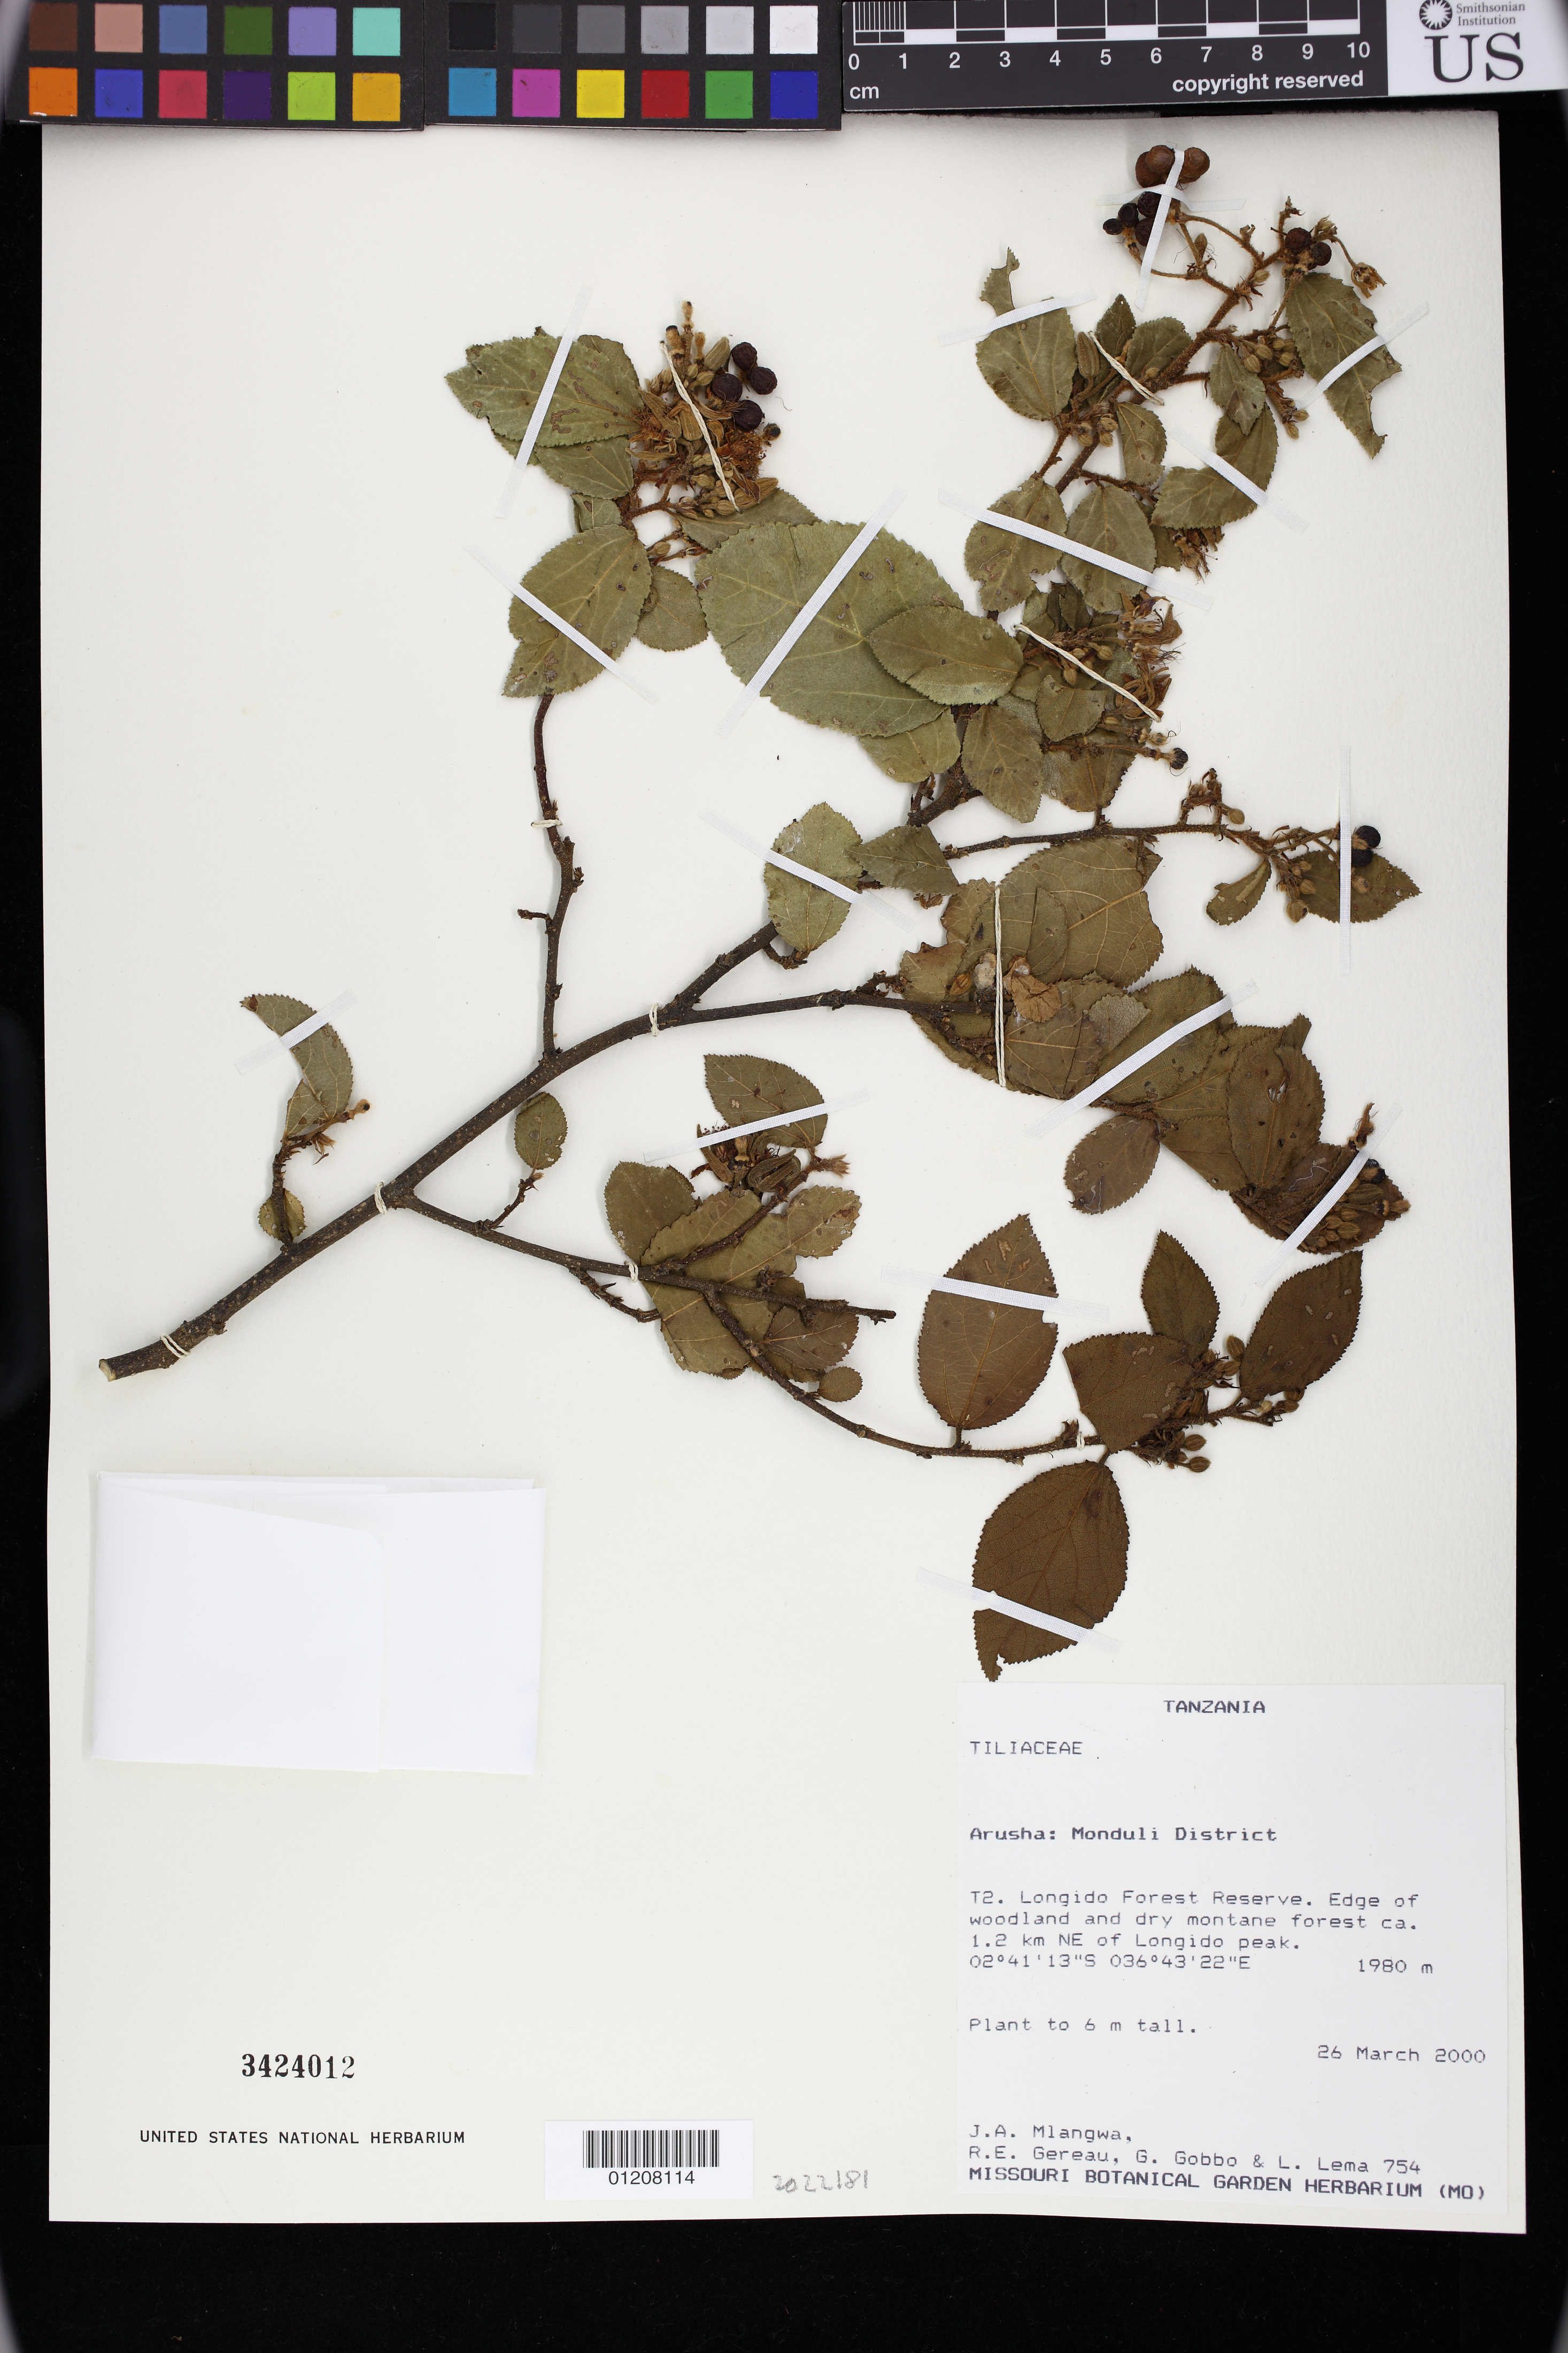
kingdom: Plantae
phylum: Tracheophyta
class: Magnoliopsida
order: Malvales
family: Malvaceae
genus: Grewia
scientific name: Grewia sp.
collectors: J. Mlangwa, R. E. Gereau, G. Gobbo & L. Lema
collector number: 754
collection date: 2000-03-26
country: Tanzania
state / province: Arusha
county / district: Monduli District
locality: T2. Longido Forest Reserve. Edge of woodland and dry montane forest ca. 1.2 km NE of Longido peak.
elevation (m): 1980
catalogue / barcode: US 3424012